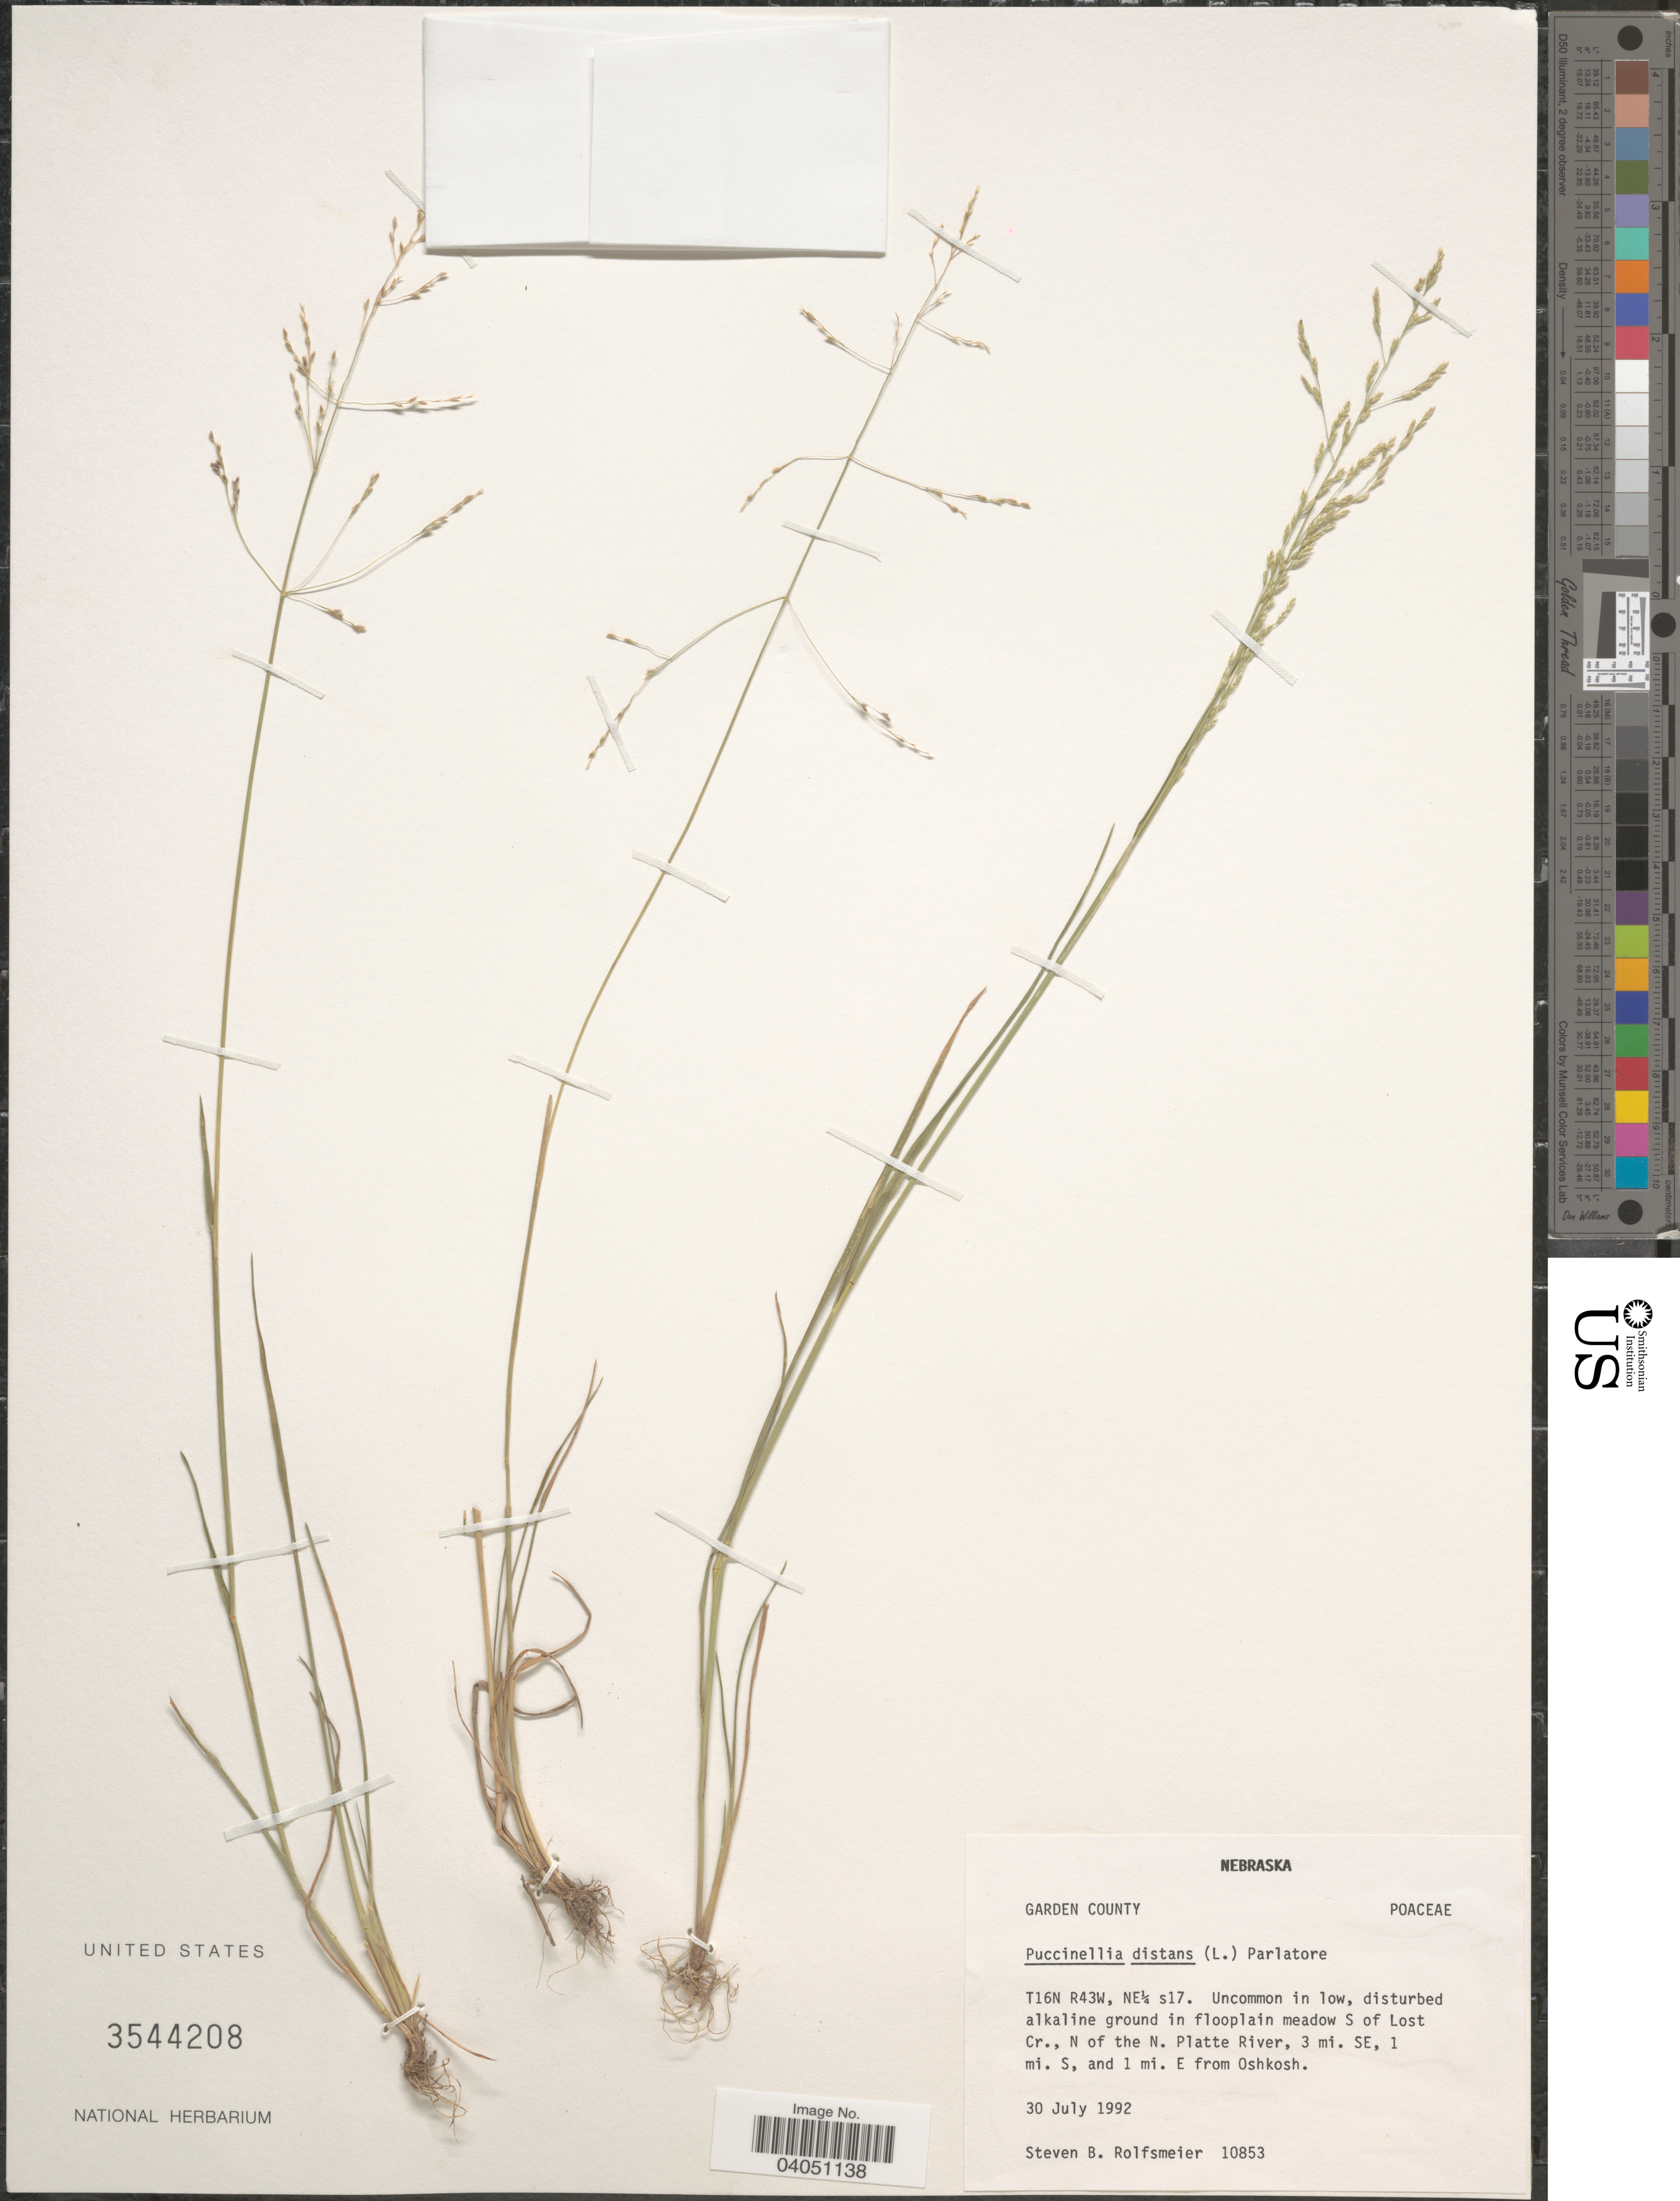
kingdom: Plantae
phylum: Tracheophyta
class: Liliopsida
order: Poales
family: Poaceae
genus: Puccinellia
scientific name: Puccinellia distans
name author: (Jacq.) Parl.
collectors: S. Rolfsmeier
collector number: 10853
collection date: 1992-07-30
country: United States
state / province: Nebraska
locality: Garden County. T16N R43W, NE¼ s17. In floodplain meadow S of Lost Cr., N of the N, Platte River, 3 mi. SE, 1 mi. S, and 1 mi. E from Oshkosh.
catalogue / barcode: US 3544208